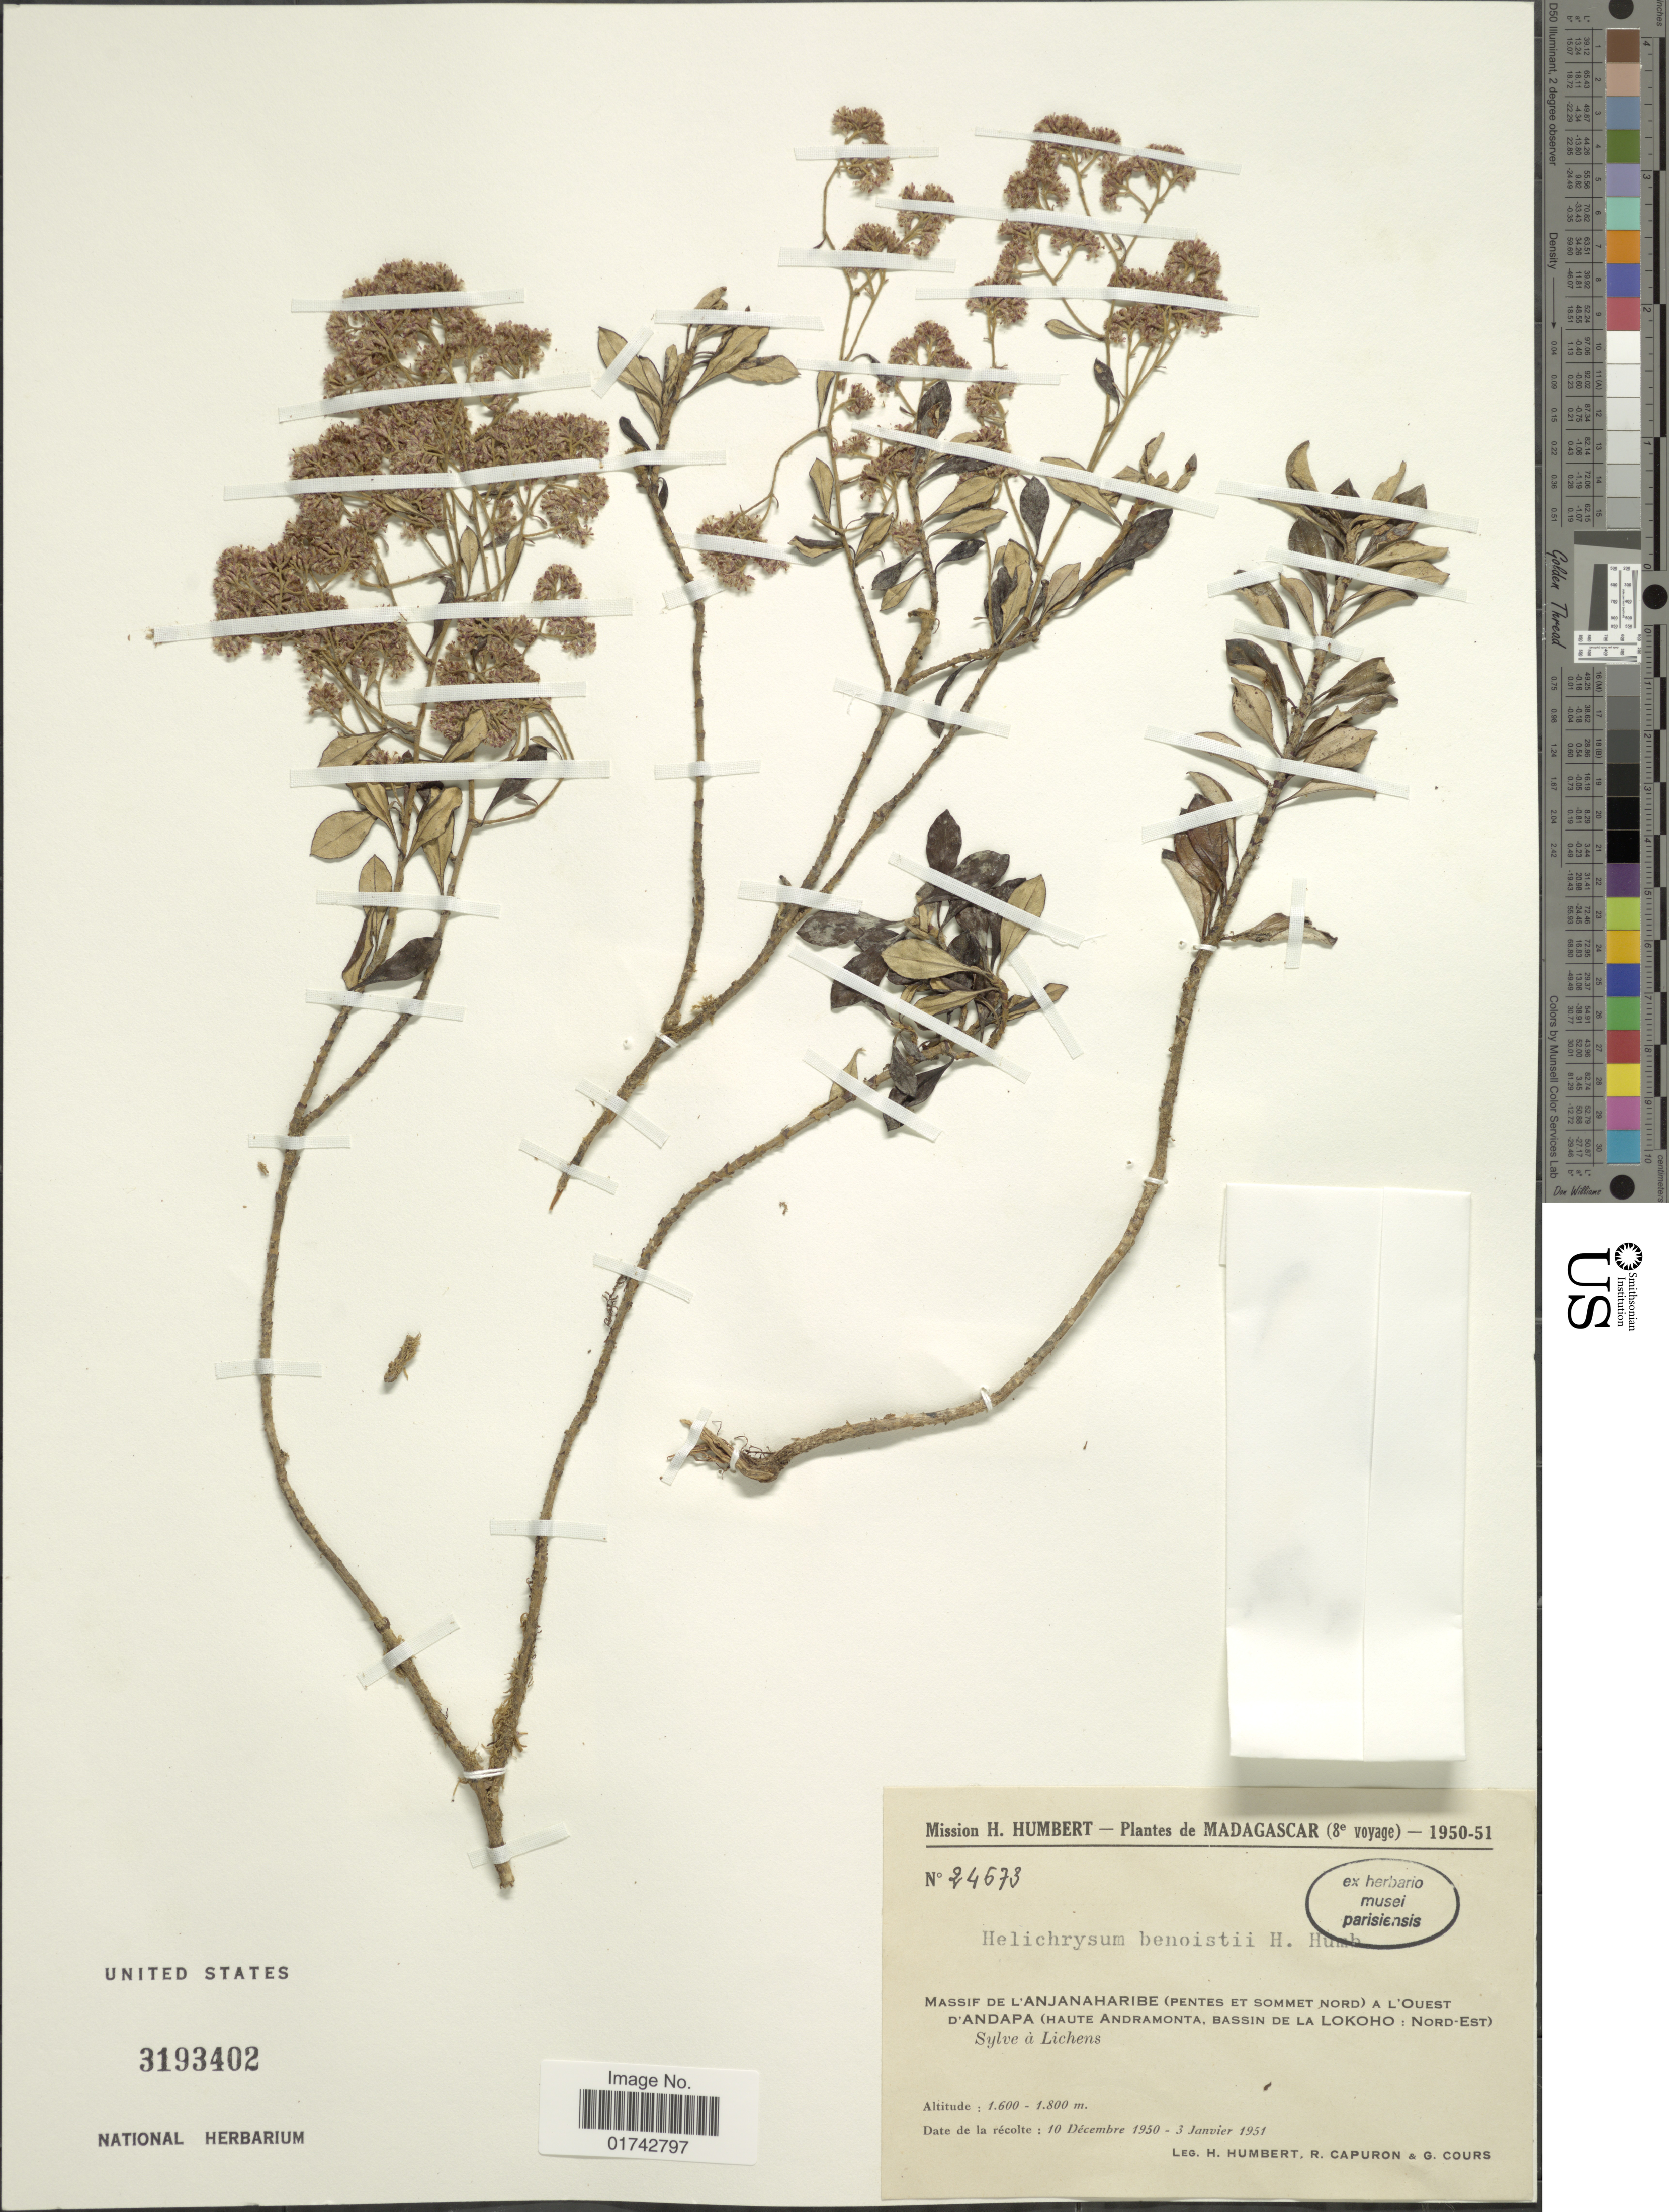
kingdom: Plantae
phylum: Tracheophyta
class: Magnoliopsida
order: Asterales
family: Asteraceae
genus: Helichrysum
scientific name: Helichrysum benoistii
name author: Humbert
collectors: H. Humbert, R. Capuron & G. Cours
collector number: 24573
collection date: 1950-12-10/1951-01-03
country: Madagascar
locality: Massif de L'Anjanaharibe (pentes et sommet nord) a L'Ouest D'Andapa (haute Andramonta, bassin de La Lokoho: Nord-Est)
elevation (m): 1600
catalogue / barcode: US 3193402